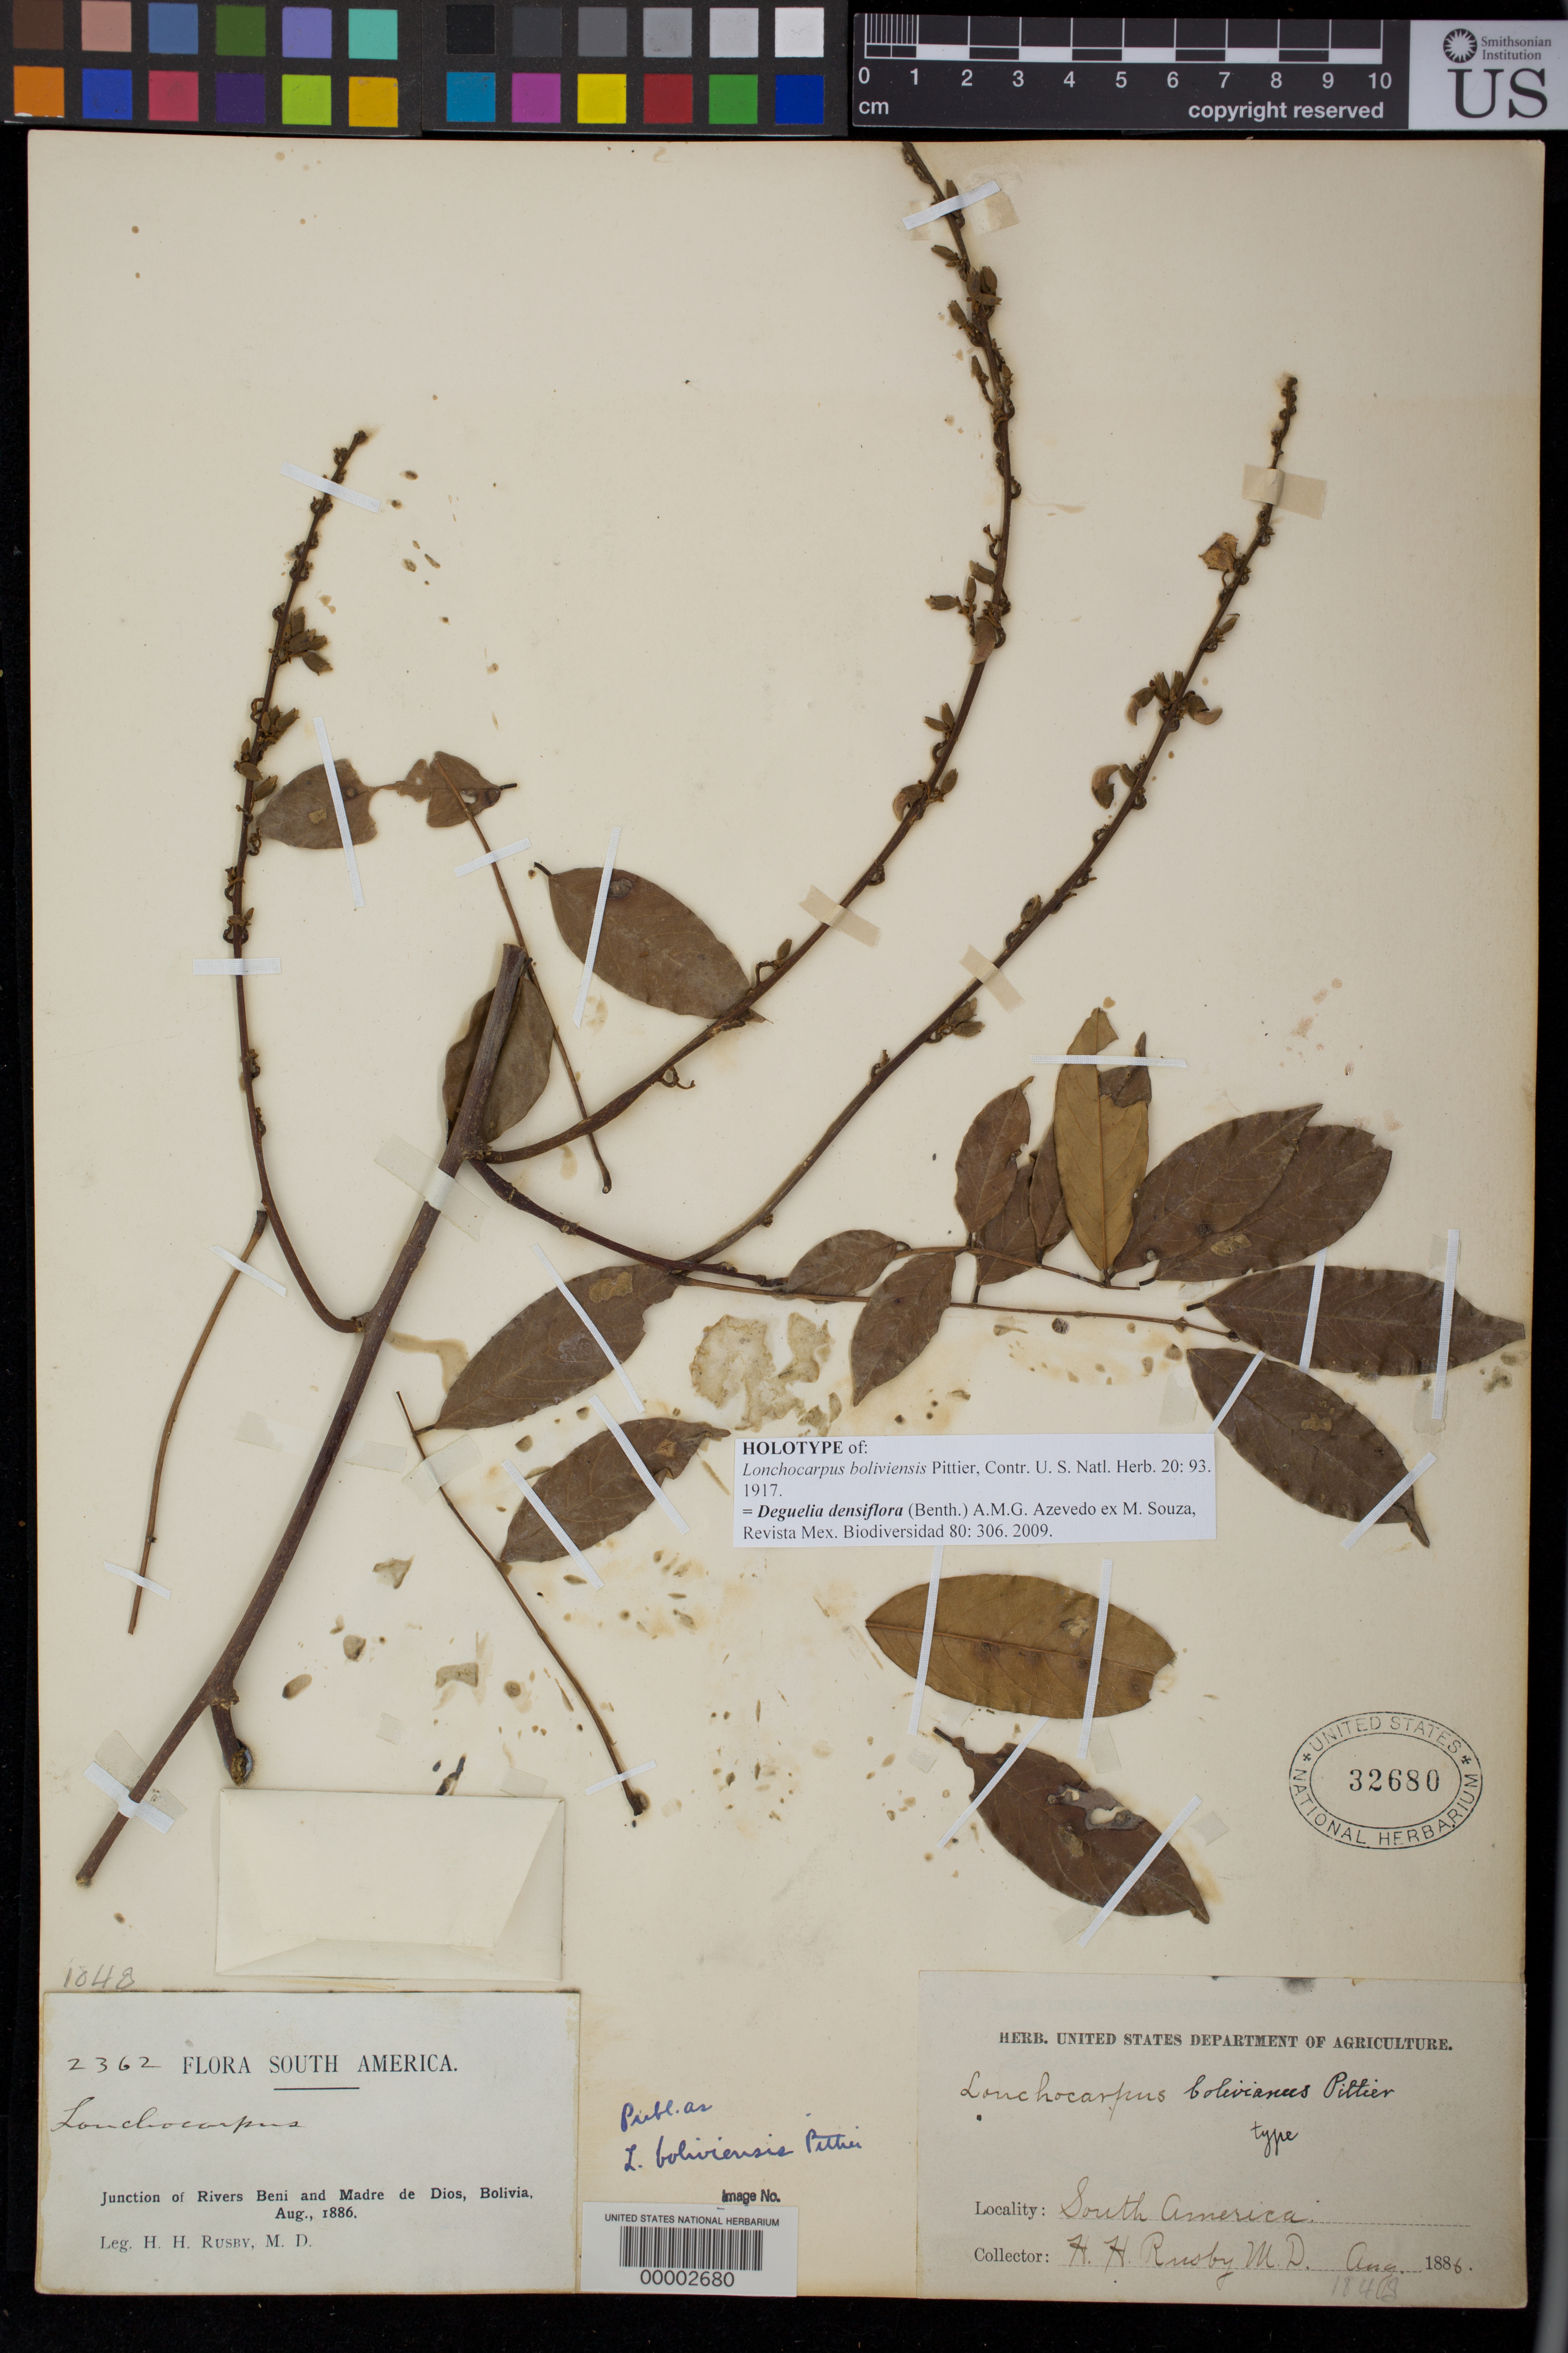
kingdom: Plantae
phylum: Tracheophyta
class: Magnoliopsida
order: Fabales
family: Fabaceae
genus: Lonchocarpus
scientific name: Lonchocarpus boliviensis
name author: Pittier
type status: Holotype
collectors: H. H. Rusby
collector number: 2362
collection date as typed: Aug 1886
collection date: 1886-08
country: Bolivia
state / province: Beni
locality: Junction of Rivers Beni and Madre de Dios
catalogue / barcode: US 32680